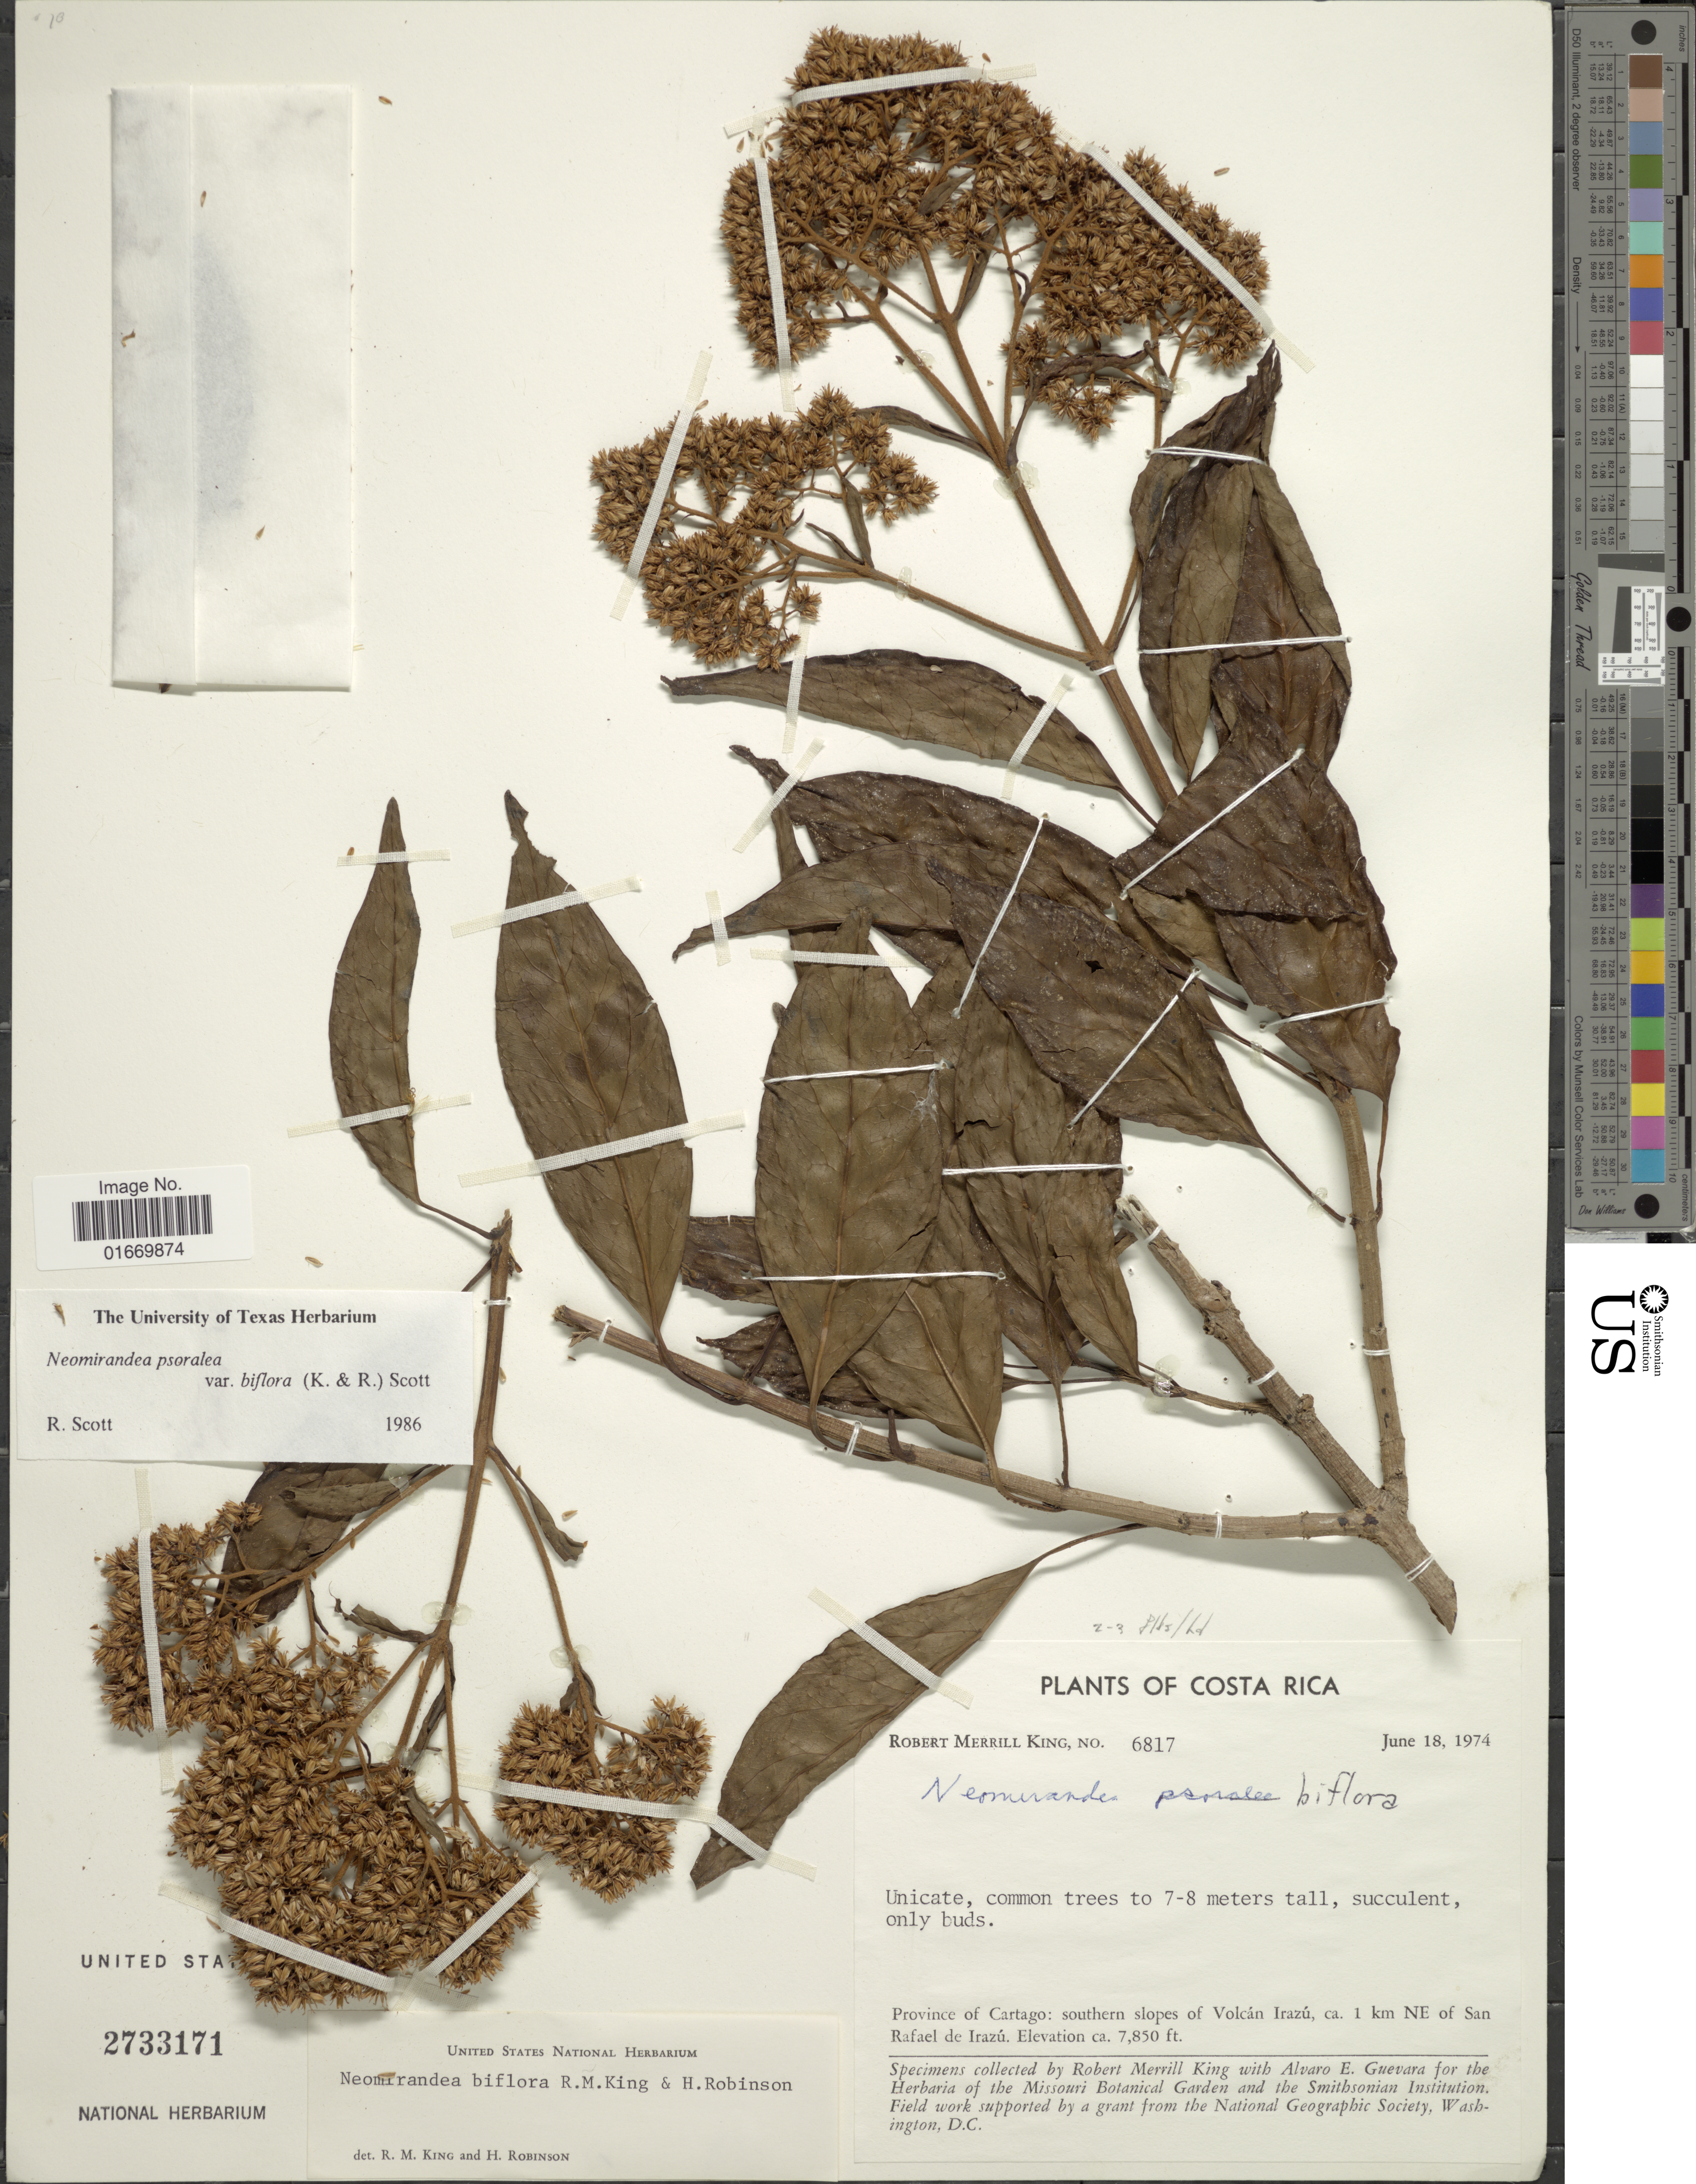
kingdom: Plantae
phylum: Tracheophyta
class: Magnoliopsida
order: Asterales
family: Asteraceae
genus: Neomirandea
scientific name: Neomirandea biflora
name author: R.M. King & H. Rob.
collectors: R. M. King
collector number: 6817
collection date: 1974-06-18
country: Costa Rica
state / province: Cartago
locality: Southern slopes of Volcan Irazu, ca 1 km NE of San Rafael de Irazu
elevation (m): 2393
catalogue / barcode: US 2733171